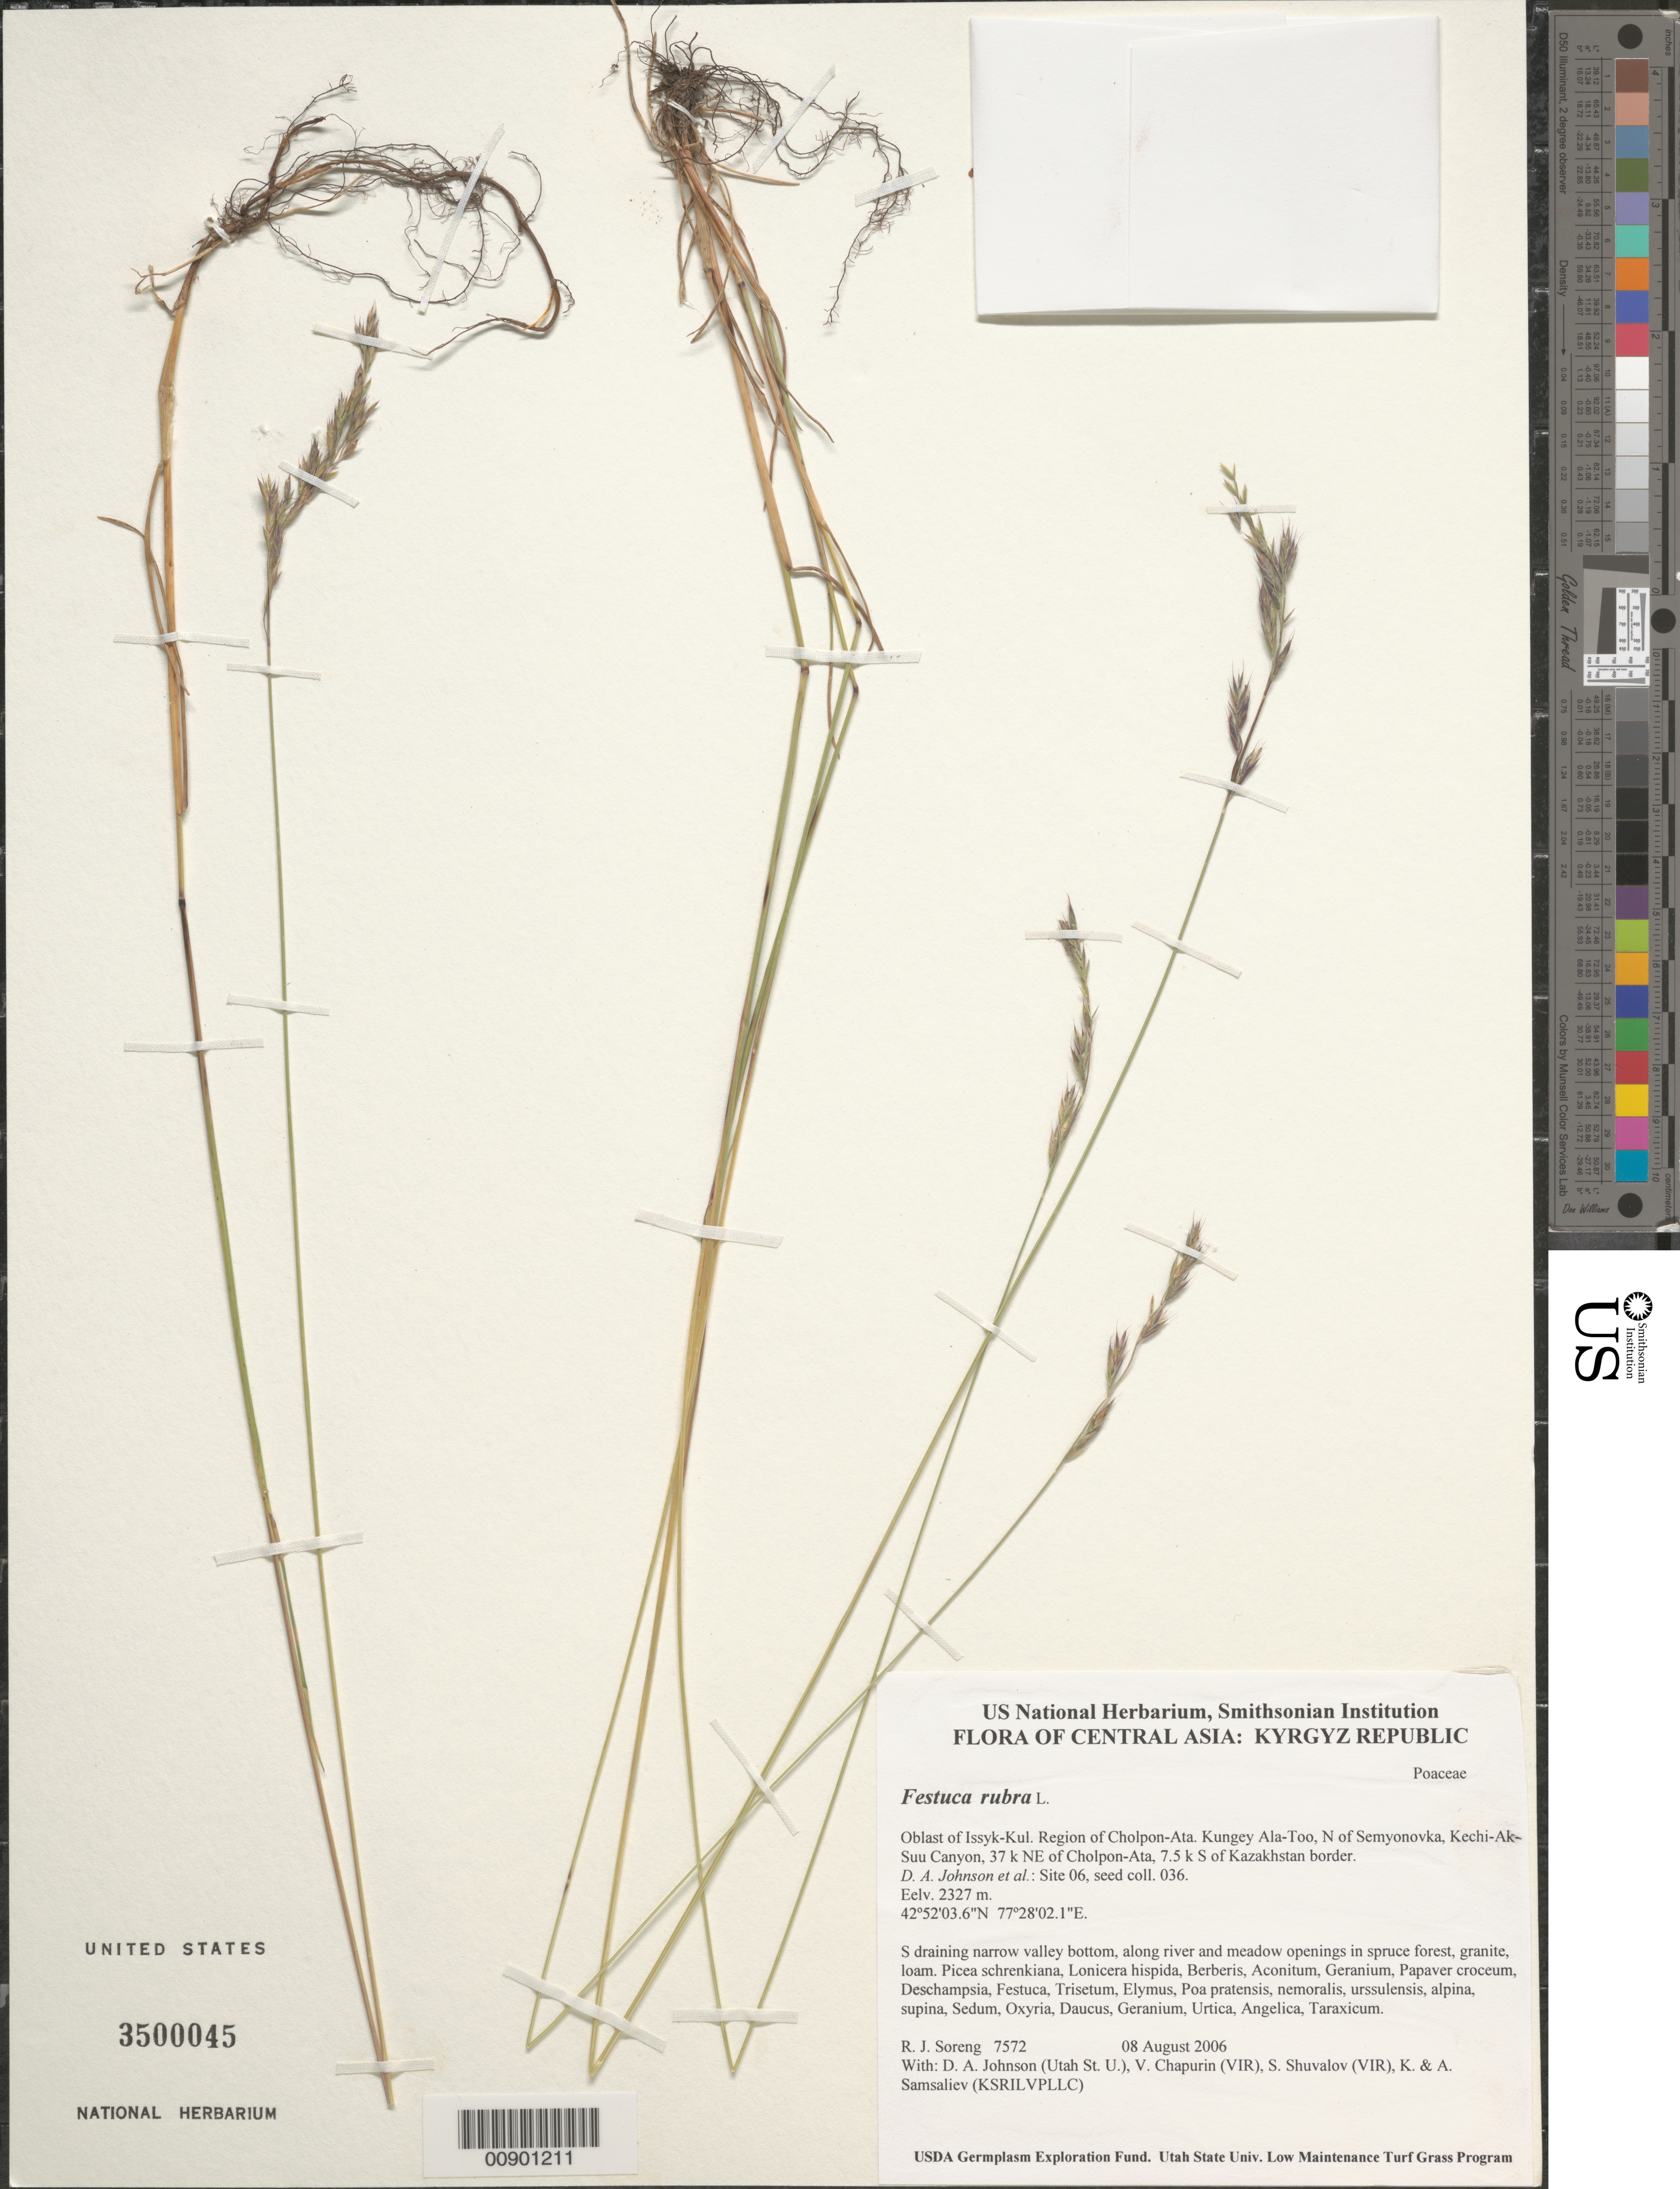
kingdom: Plantae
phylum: Tracheophyta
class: Liliopsida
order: Poales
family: Poaceae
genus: Festuca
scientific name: Festuca rubra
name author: L.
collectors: R. J. Soreng, D. Johnson, S. Shuvalov, V. Chapurin, K. Samsaliev & A. Samsaliev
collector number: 7572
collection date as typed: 08 Aug 2006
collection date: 2006-08-08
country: Kyrgyzstan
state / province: Ysyk-Kol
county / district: Cholpon-Ata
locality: Kungey Ala-Too, N of Semyonovka, Kechi-Ak-Suu Canyon, 37 km NE of Cholpon-Ata, 7.5 km S of Kazakhstan border.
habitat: S draining narrow valley bottom, along river and meadow openings in spruce forest, granite, loam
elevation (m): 2327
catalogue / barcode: US 3500045